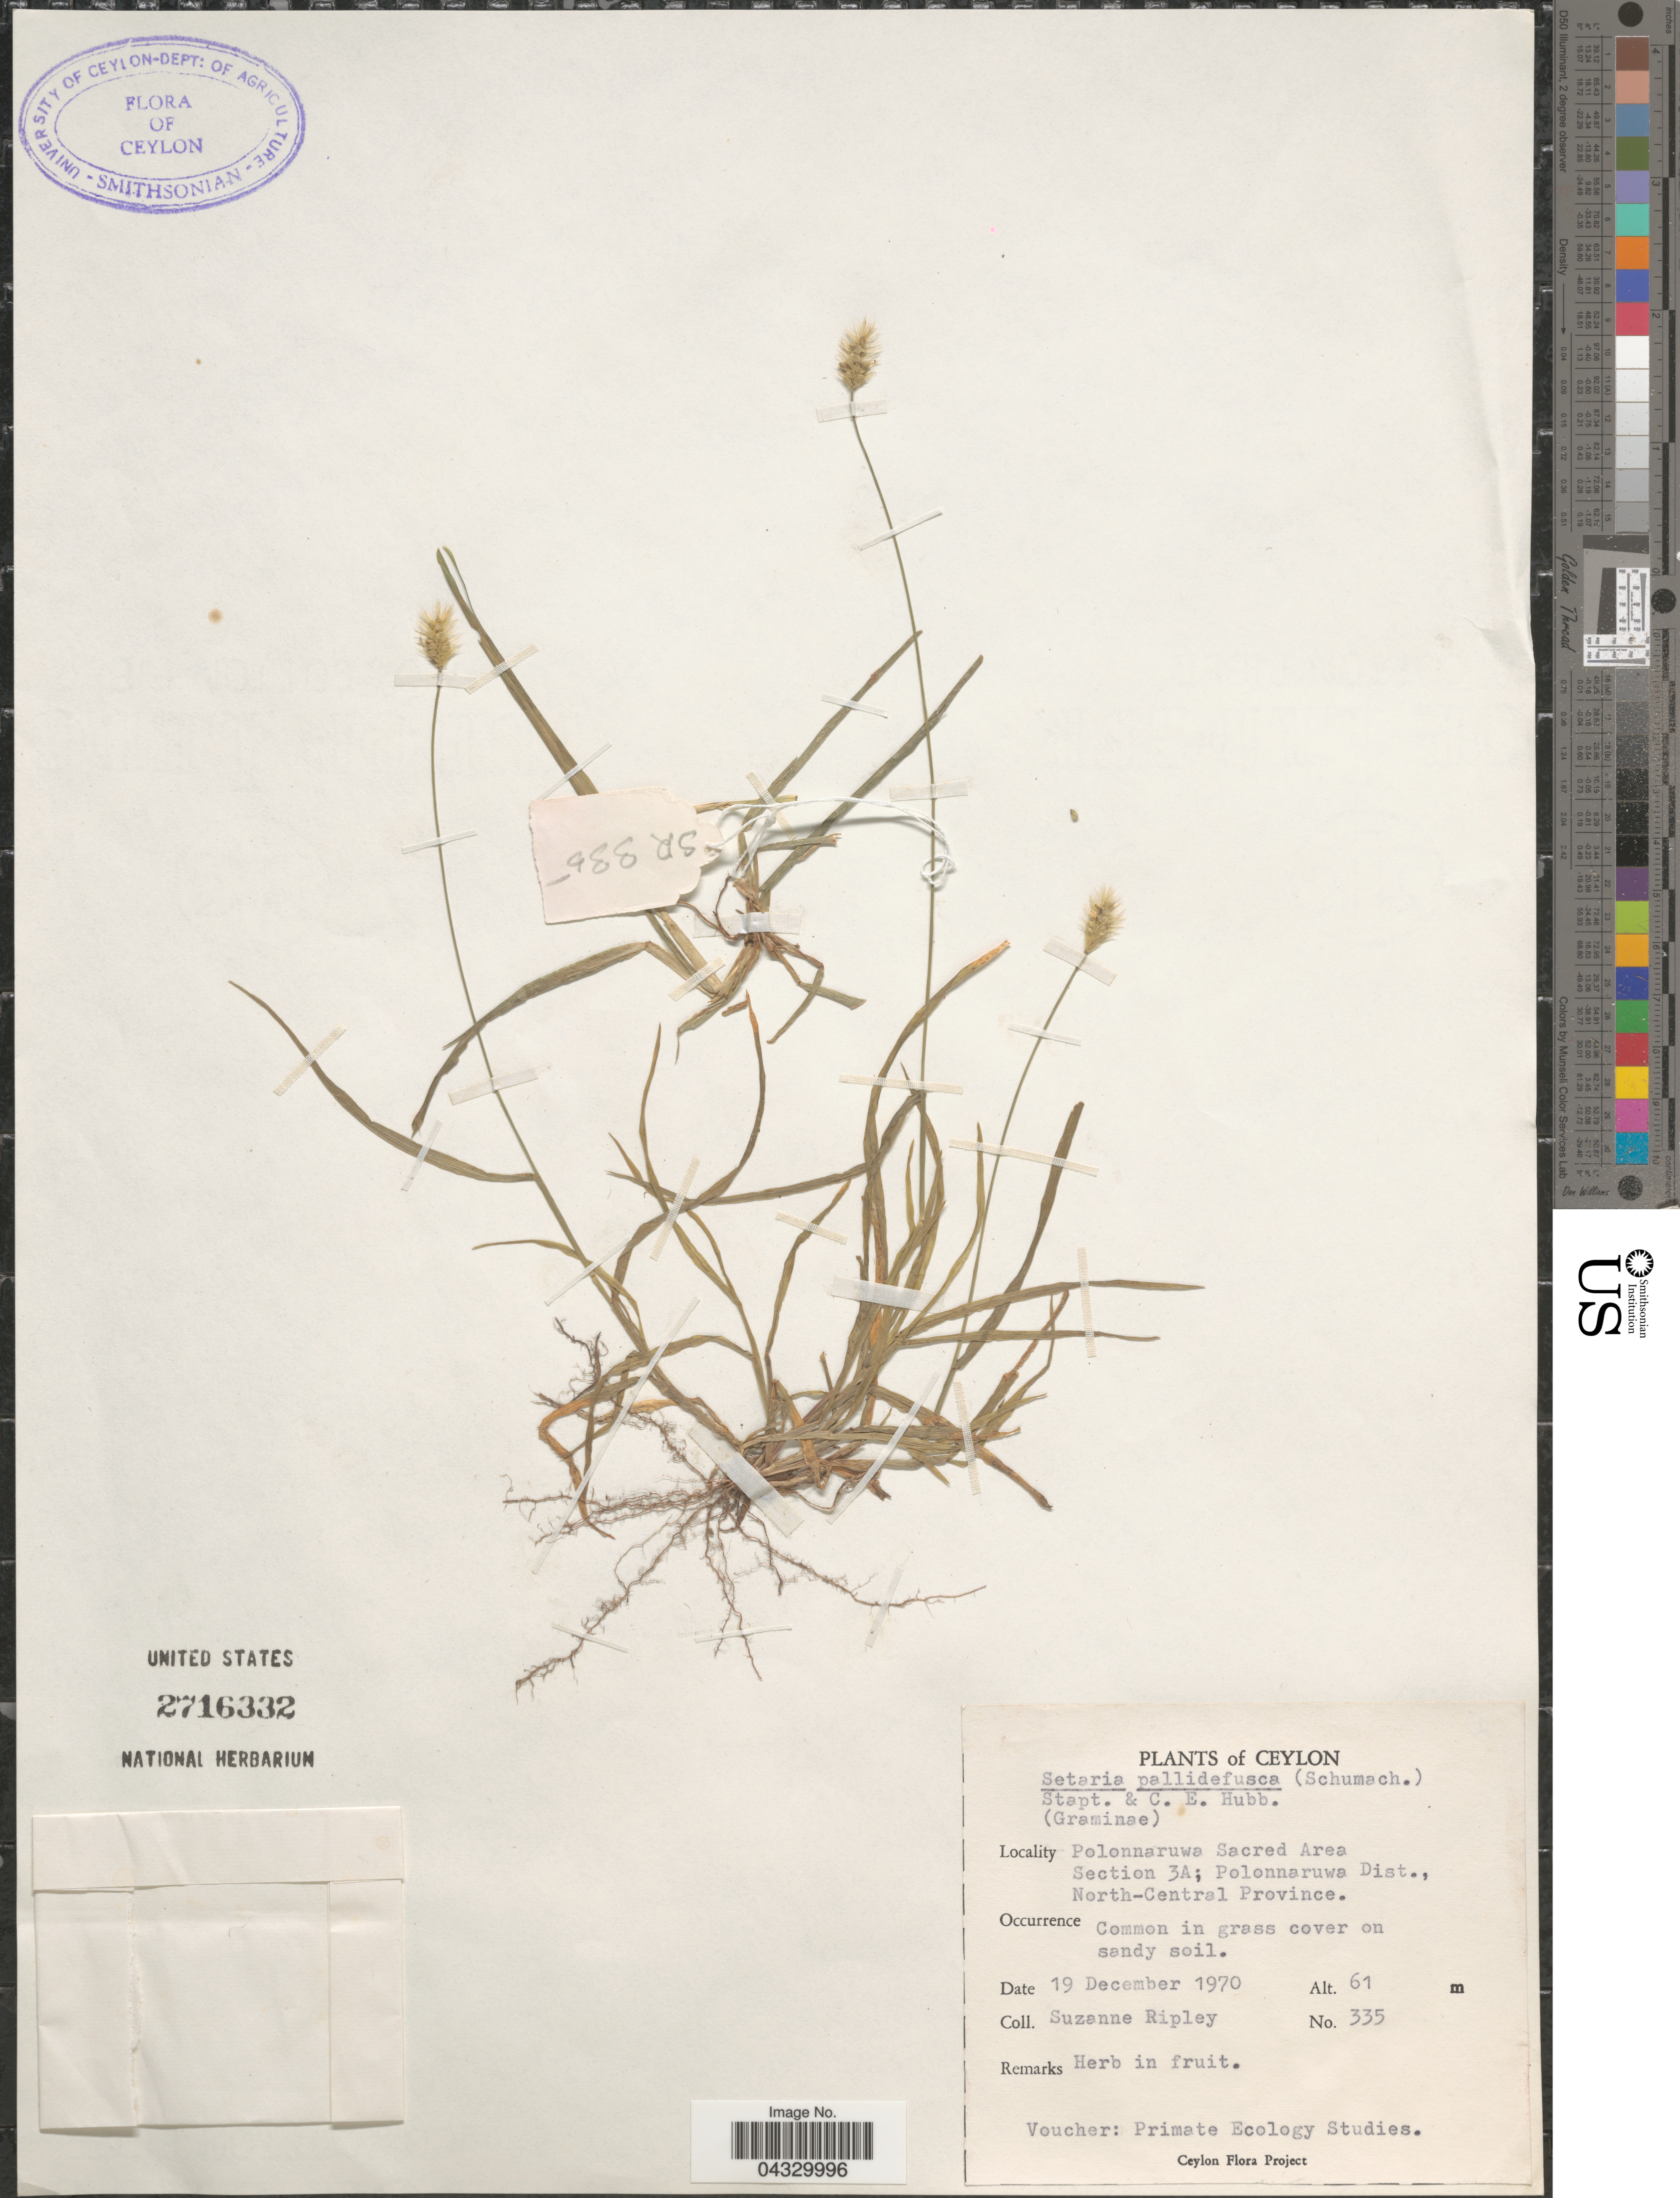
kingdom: Plantae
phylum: Tracheophyta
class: Liliopsida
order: Poales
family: Poaceae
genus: Setaria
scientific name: Setaria pallide-fusca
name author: (Schumach.) Stapf & C.E. Hubb.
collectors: S. Ripley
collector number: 335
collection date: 1970-12-19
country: Sri Lanka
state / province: North Central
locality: Ceylon. Polonnaruwa Sacred Area Section 3A; Polonnaruwa Dist.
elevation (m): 61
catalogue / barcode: US 2716332